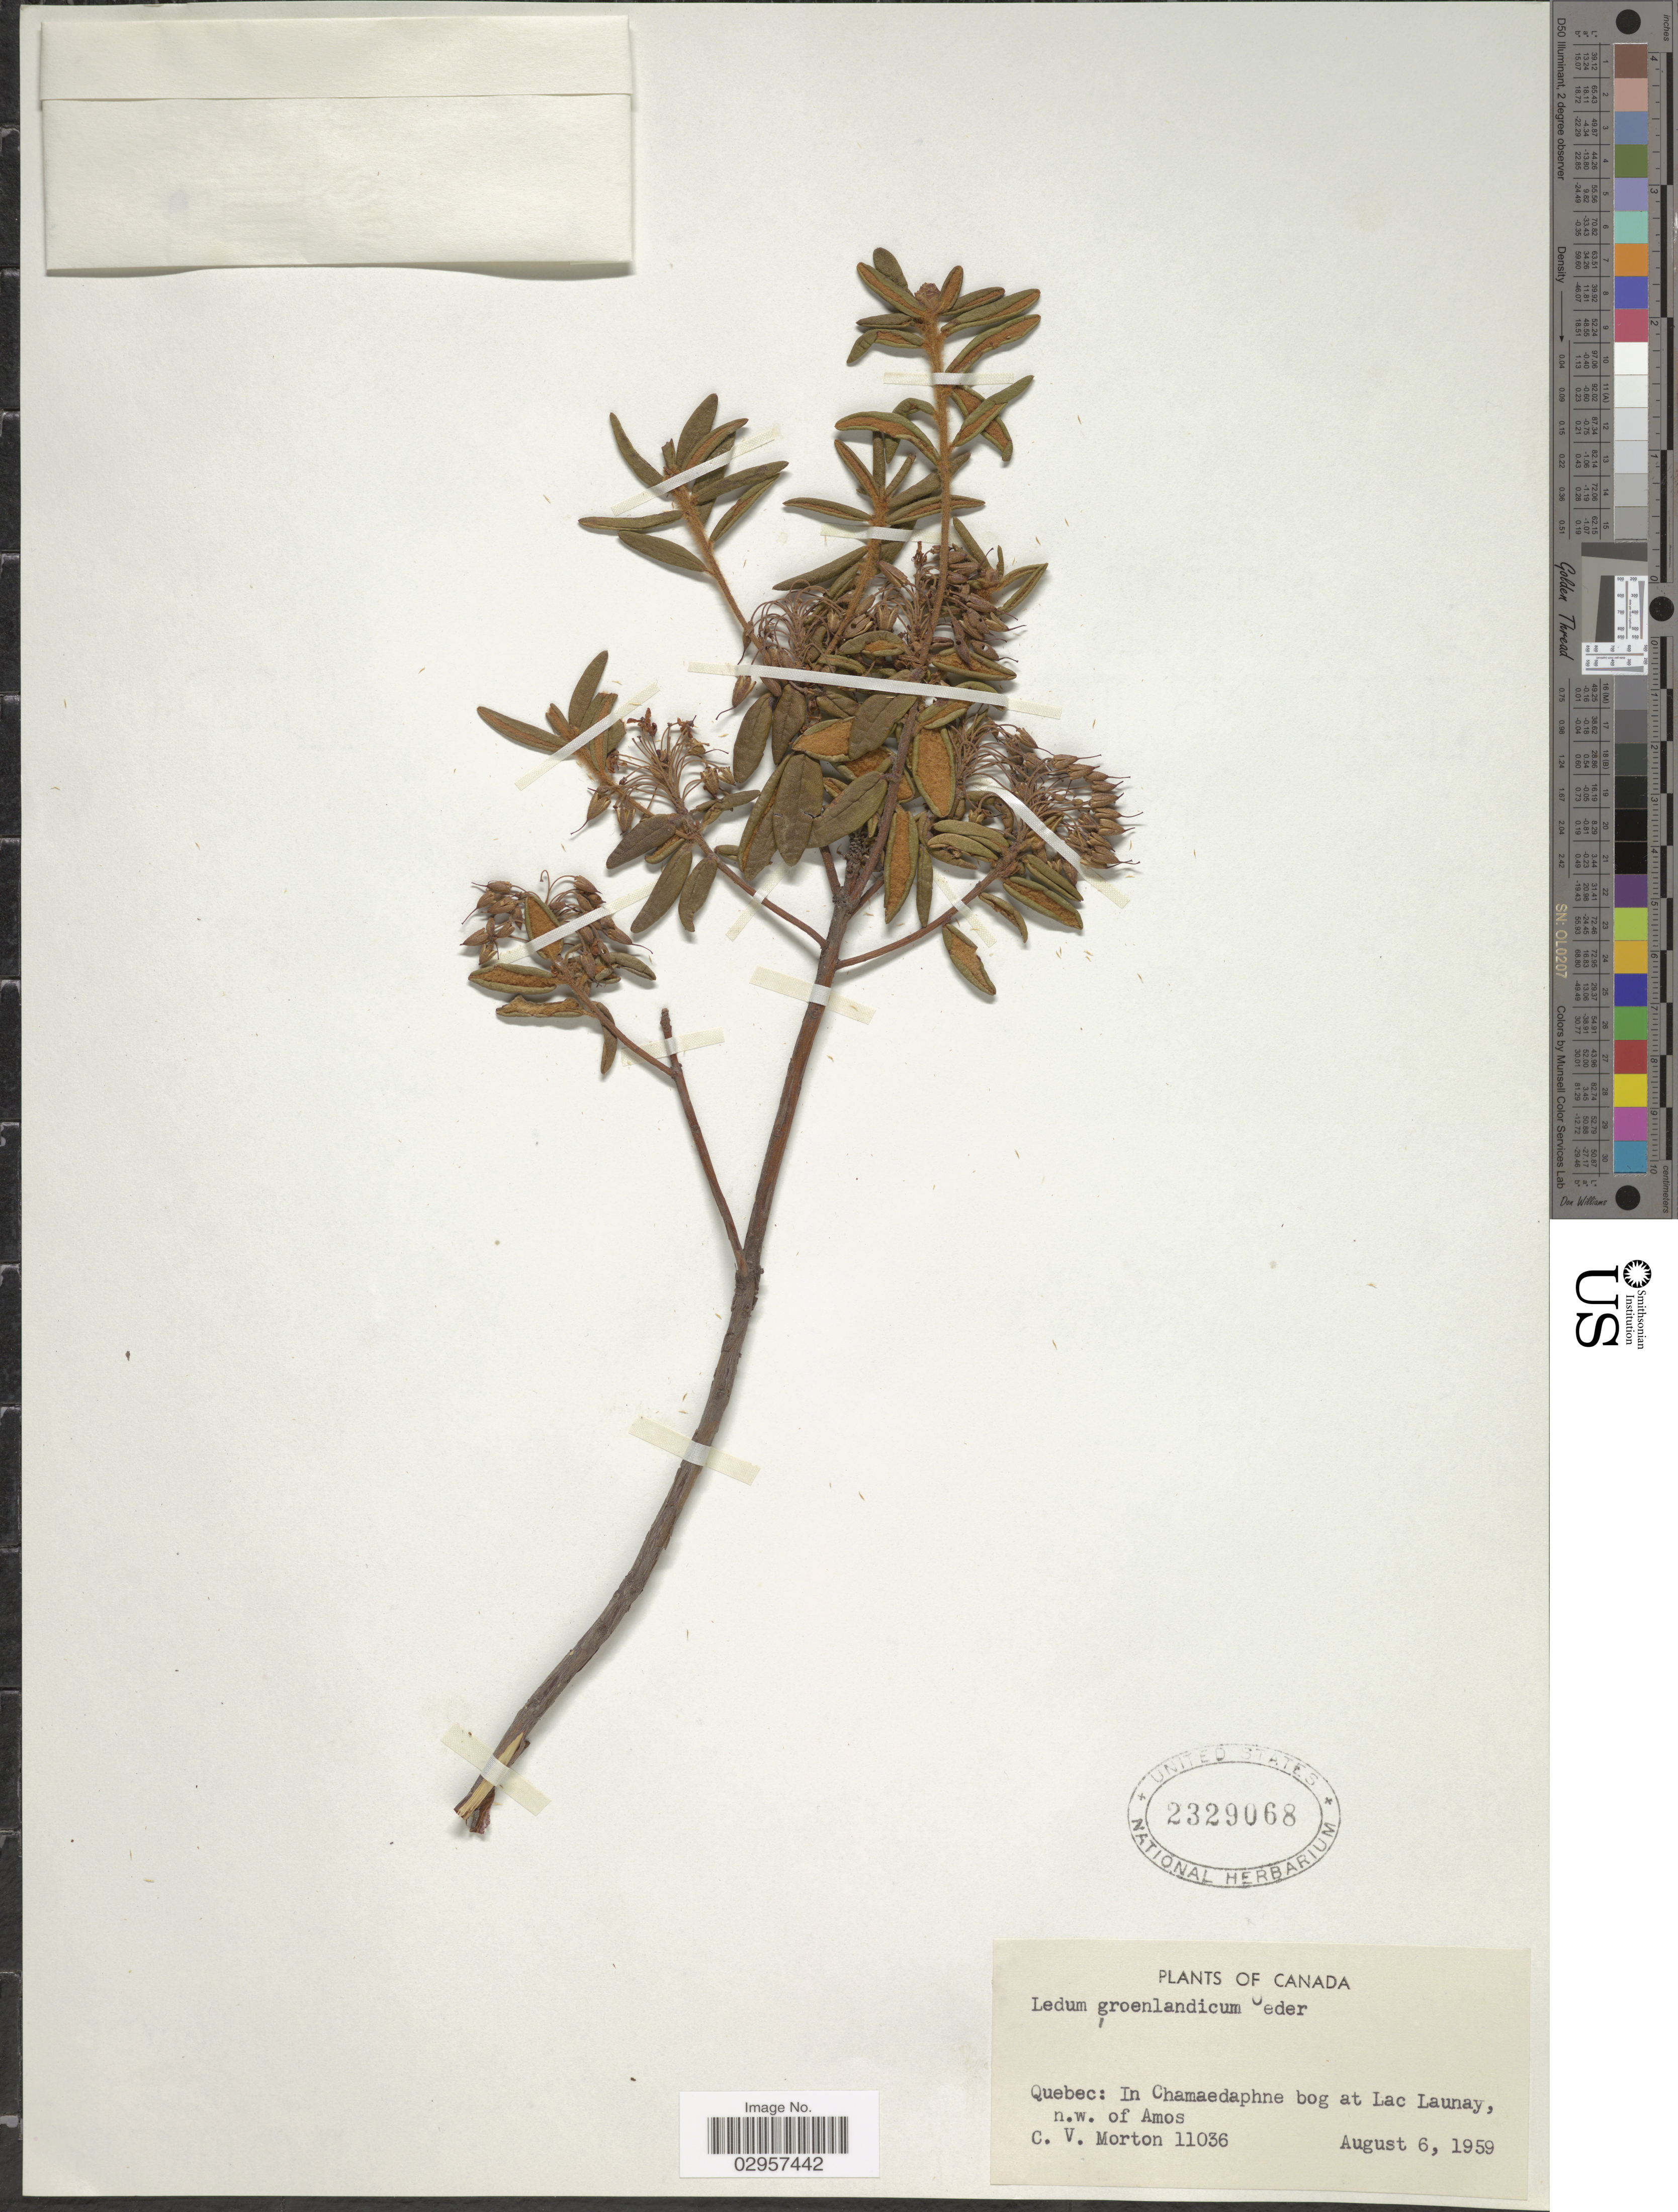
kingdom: Plantae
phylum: Tracheophyta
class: Magnoliopsida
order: Ericales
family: Ericaceae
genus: Ledum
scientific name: Ledum groenlandicum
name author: Oeder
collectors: C. V. Morton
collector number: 11036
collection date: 1959-08-06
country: Canada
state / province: Quebec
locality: In Chamaedaphne bog at Lac Launay n.w. of Amos.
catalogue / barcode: US 2329068